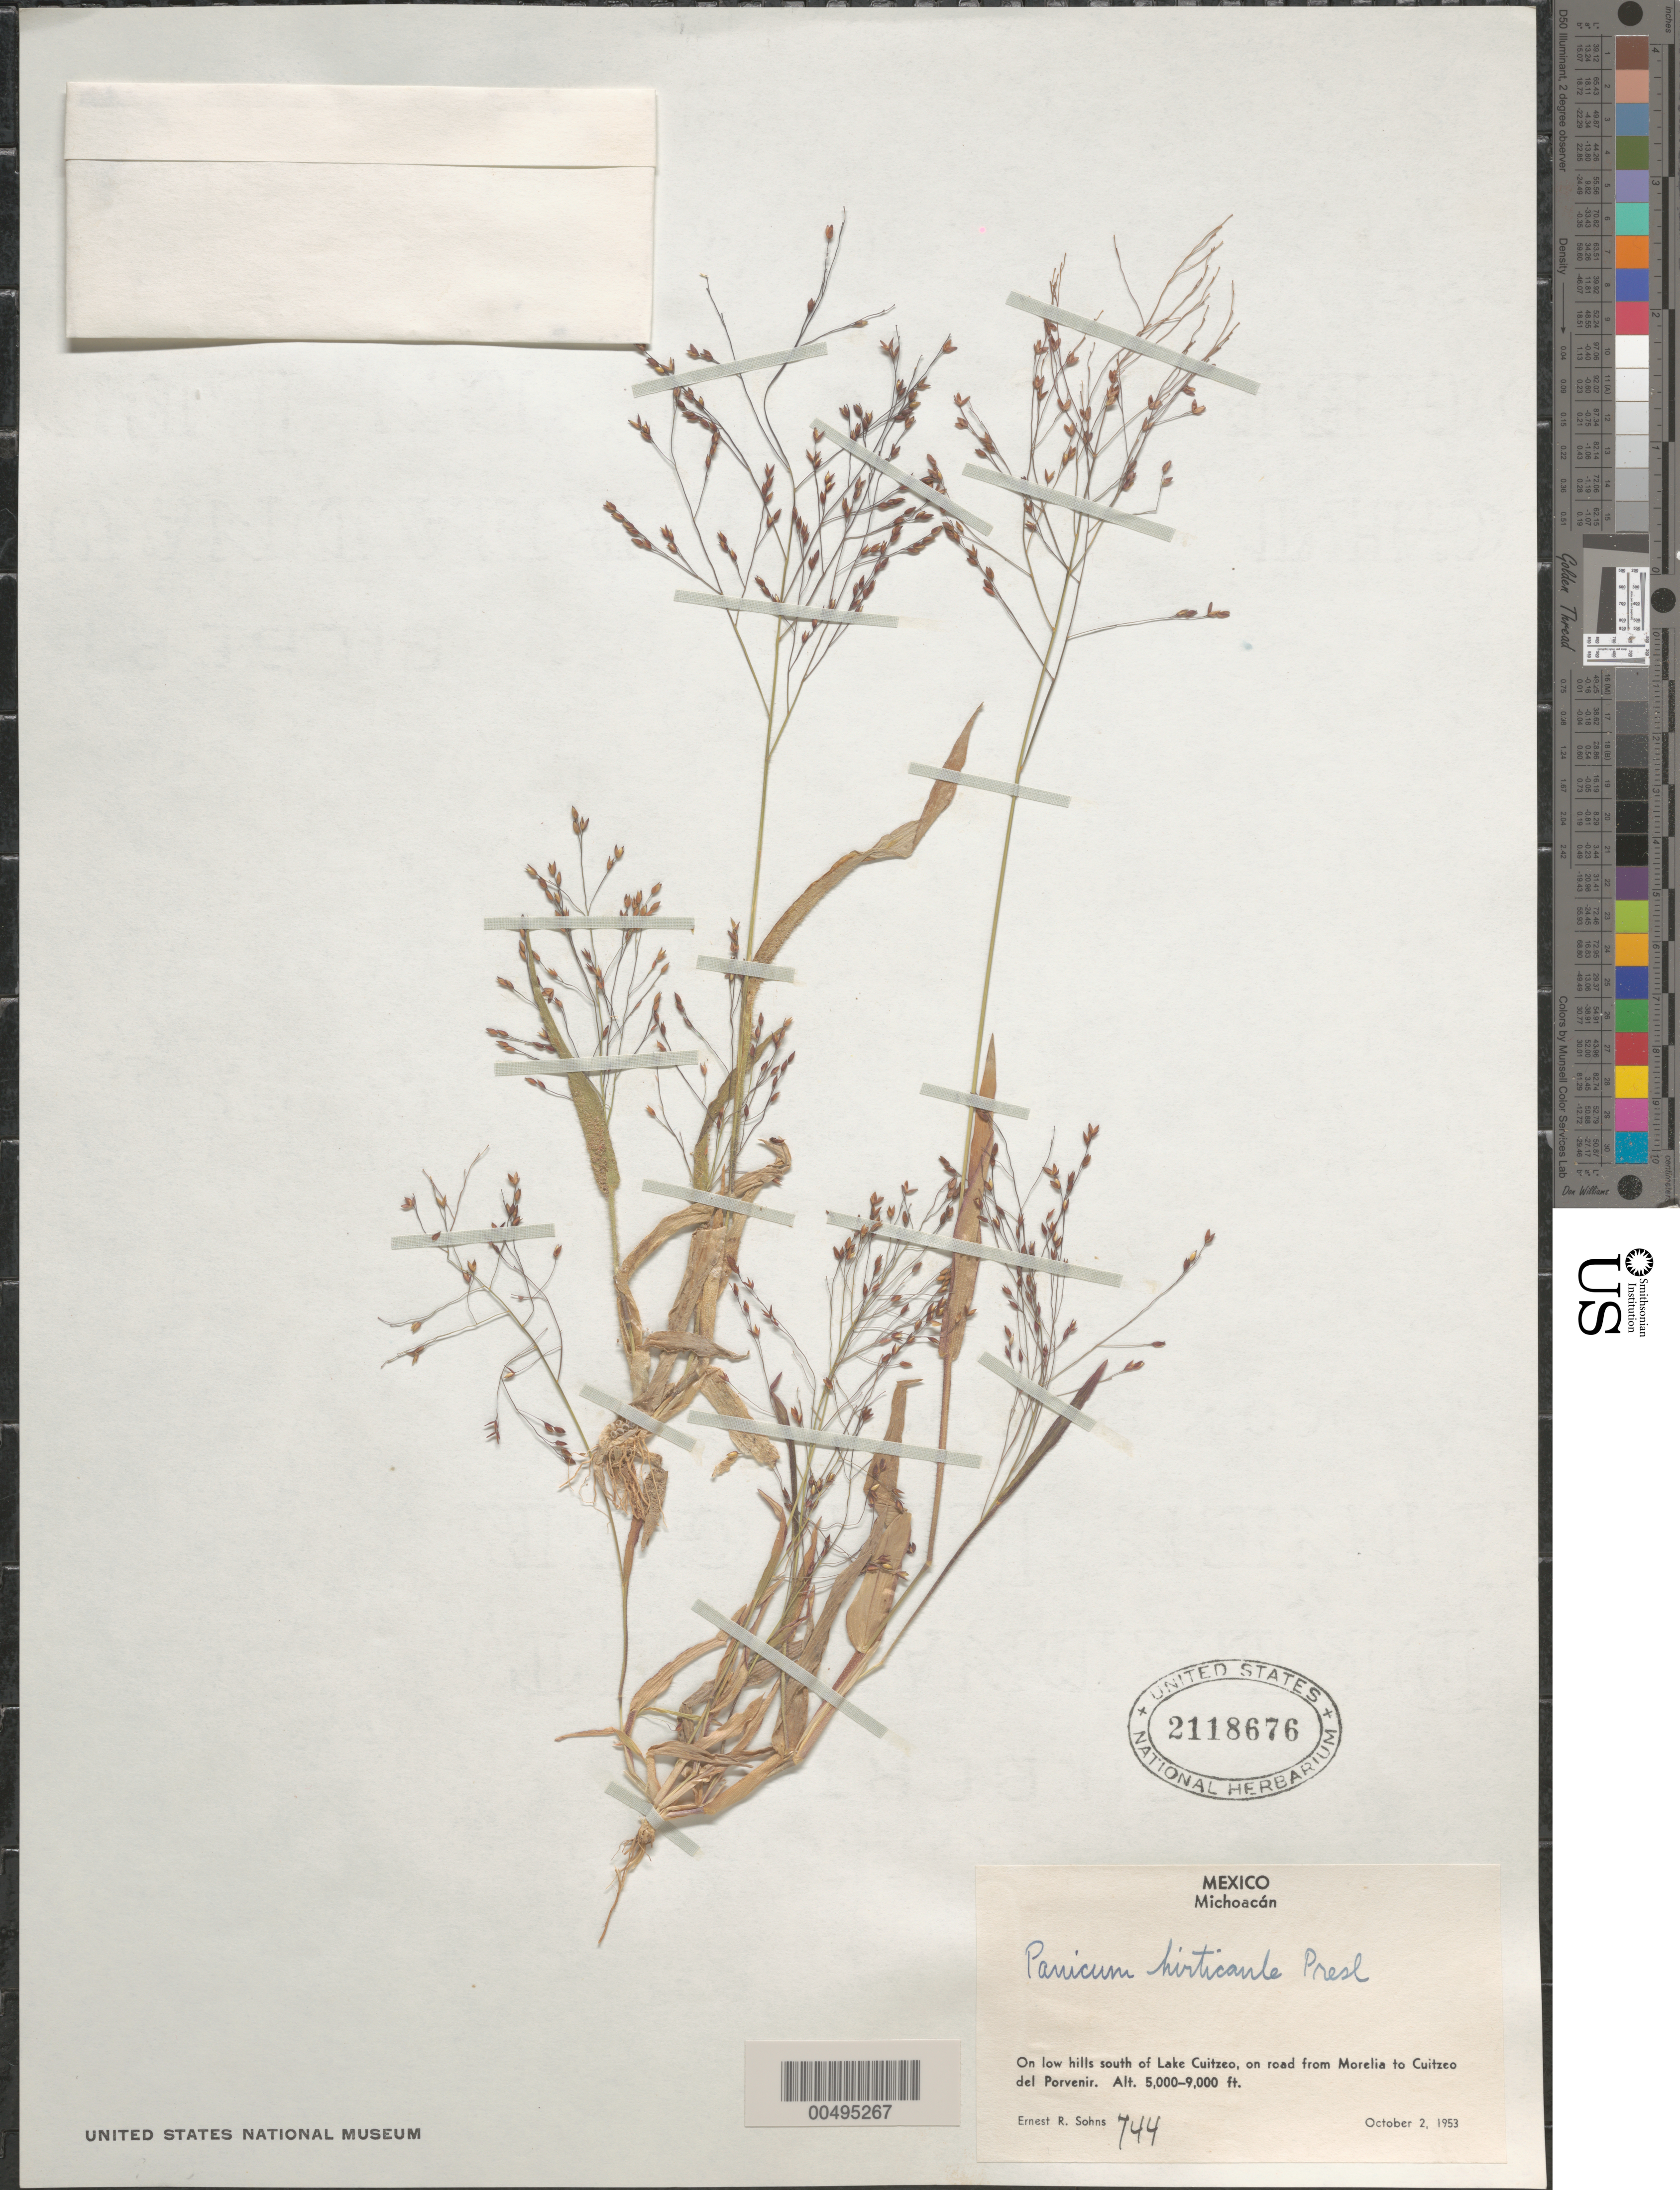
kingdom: Plantae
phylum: Tracheophyta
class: Liliopsida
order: Poales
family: Poaceae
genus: Panicum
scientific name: Panicum hirticaule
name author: J. Presl in C. Presl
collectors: E. R. Sohns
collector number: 744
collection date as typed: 2 Oct 1953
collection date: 1953-10-02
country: Mexico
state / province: Michoacán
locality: S of Lake Cuitzeo, on rd from Morelia to Cuitzeo del Porvenir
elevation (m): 1524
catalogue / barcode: US 2118676